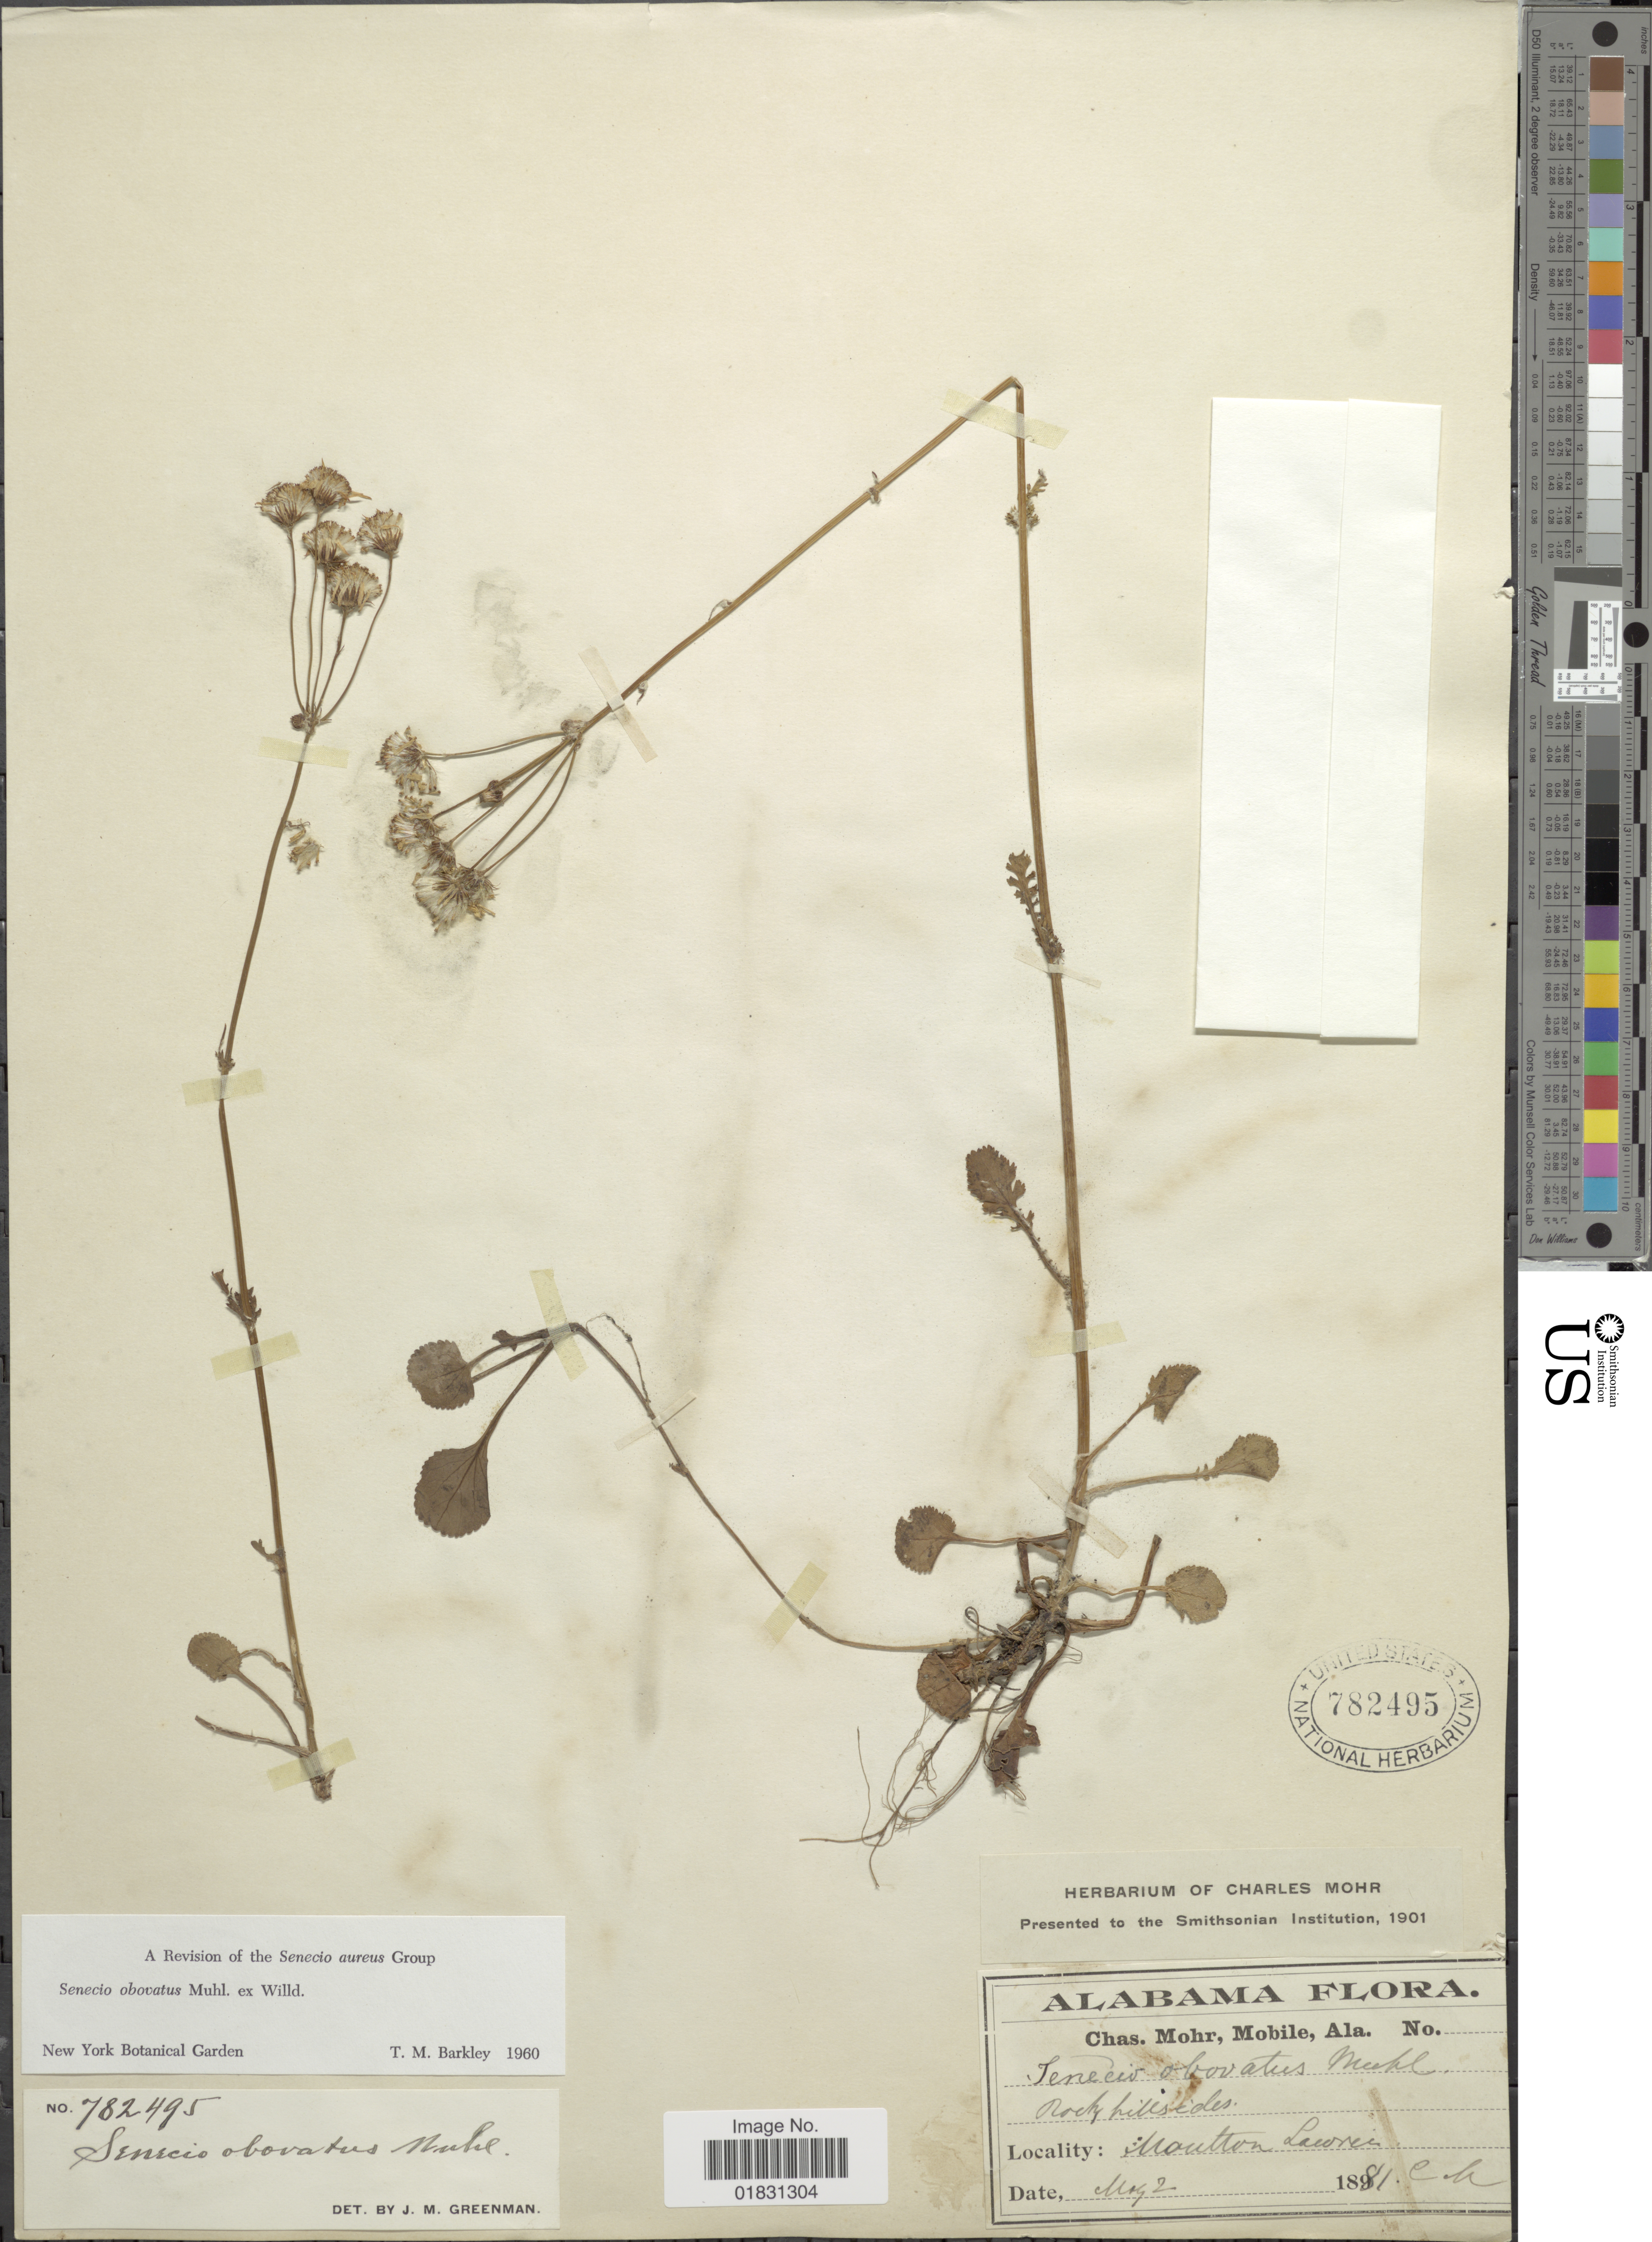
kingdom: Plantae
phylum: Tracheophyta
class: Magnoliopsida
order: Asterales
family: Asteraceae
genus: Packera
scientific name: Packera obovata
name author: (Muhl. ex Willd.) W.A. Weber & Á. Löve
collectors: C. T. Mohr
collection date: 1891-05-02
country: United States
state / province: Alabama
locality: Moulton, Lawrence.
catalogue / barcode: US 782495